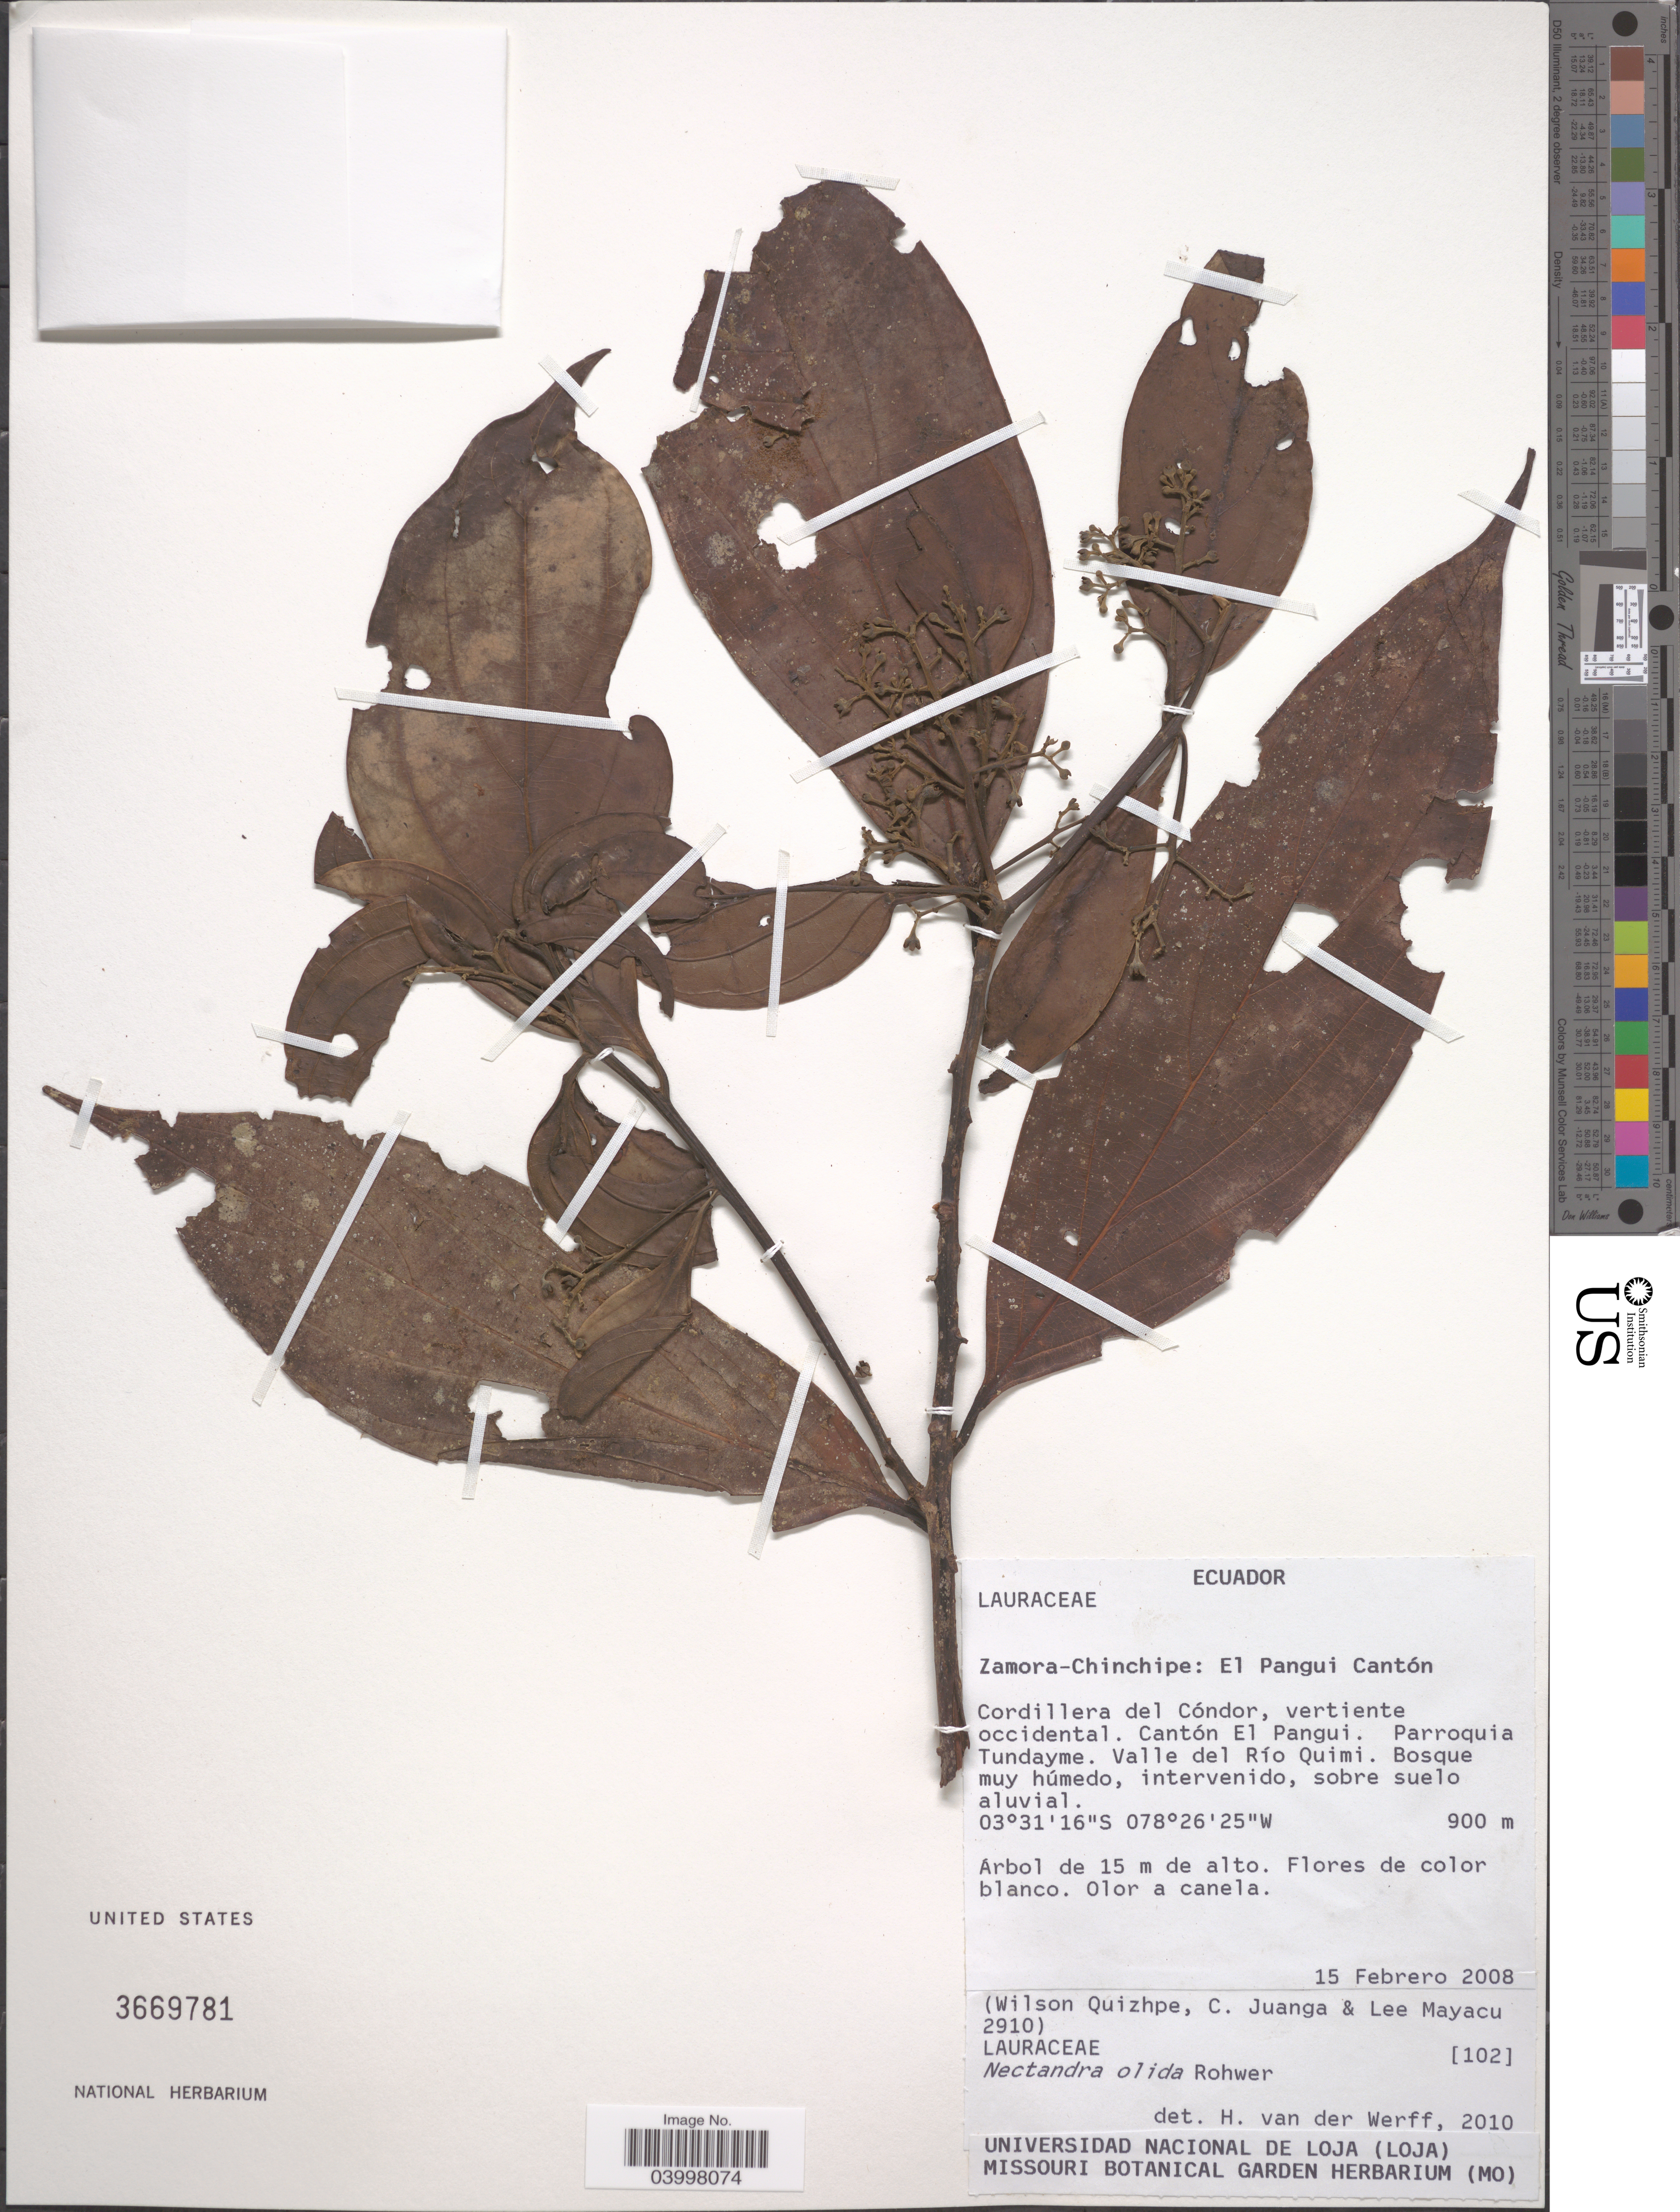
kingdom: Plantae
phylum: Tracheophyta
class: Magnoliopsida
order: Laurales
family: Lauraceae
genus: Nectandra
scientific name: Nectandra olida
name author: Rohwer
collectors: W. Quizhpe, C. Juanga & Mayacu Lee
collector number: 2910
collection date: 2008-02-15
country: Ecuador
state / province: Zamora-Chinchipe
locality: El Pangui Cantón. Cordillera del Cóndor, vertiente occidental. Cantón El Pangui. Parroquia Tundayme. Valle del Río Quimi. Bosque muy húmedo, intervenido, sobre suelo aluvial.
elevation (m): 900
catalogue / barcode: US 3669781